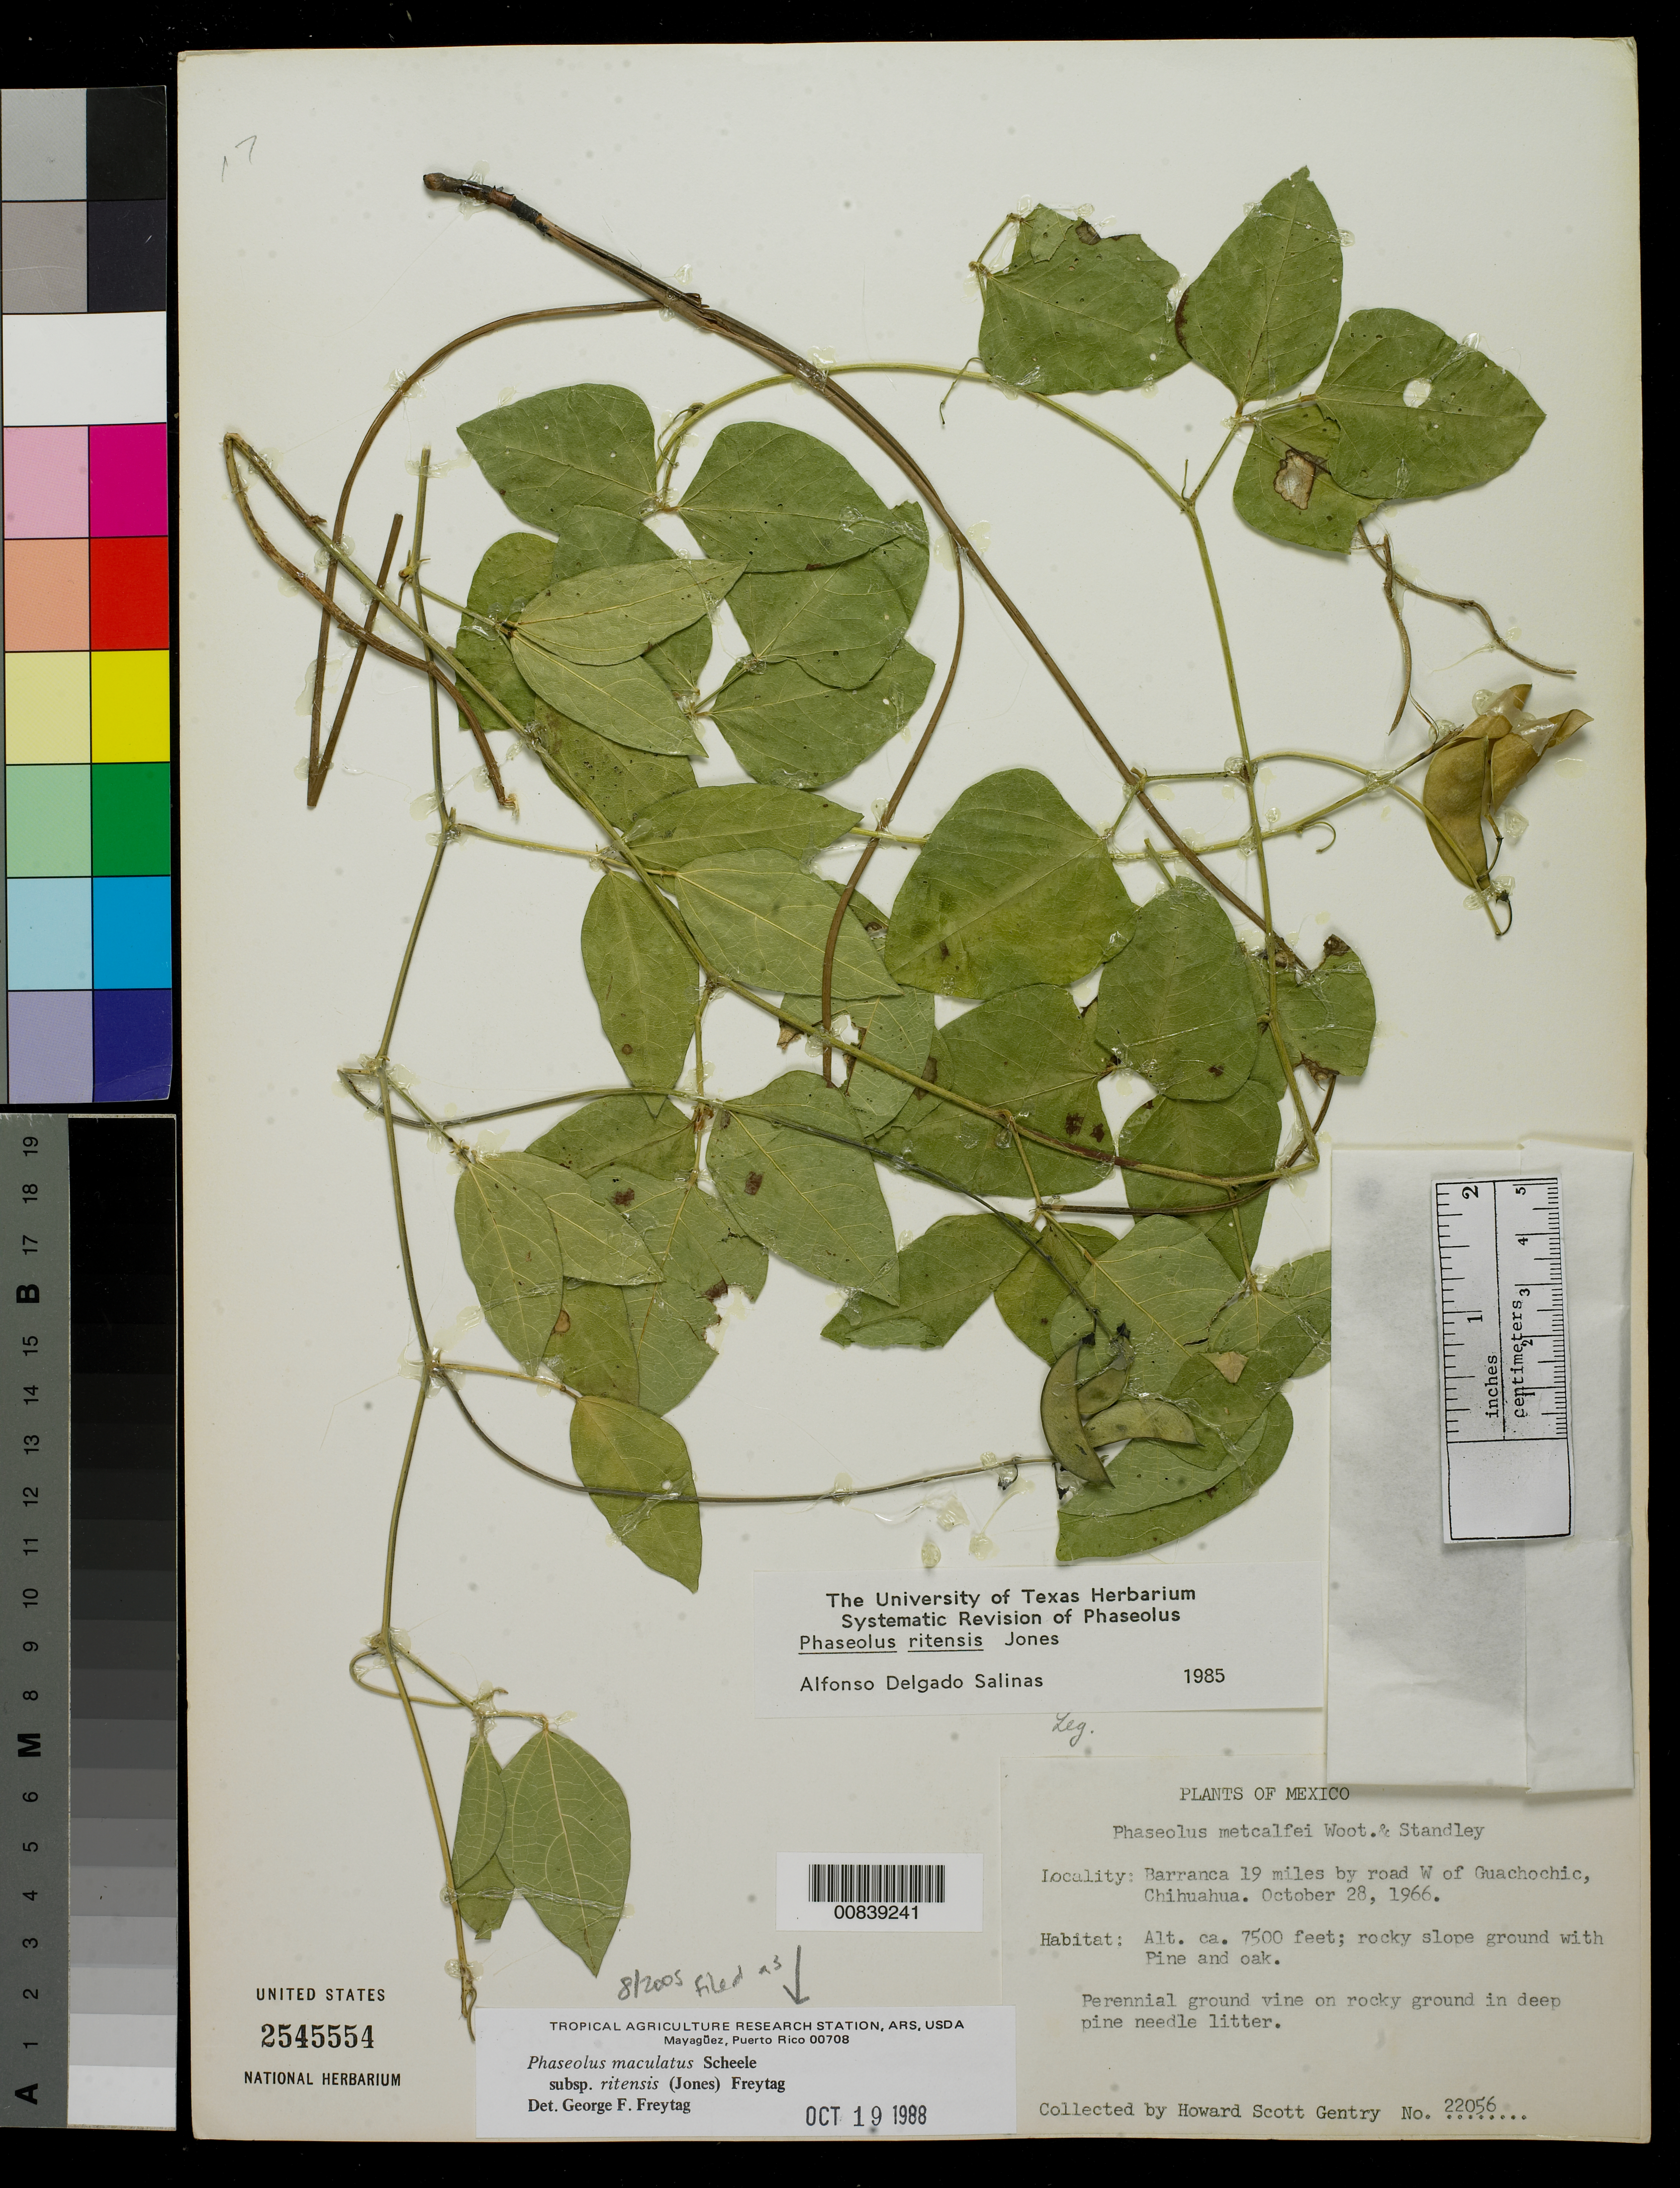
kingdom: Plantae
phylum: Tracheophyta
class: Magnoliopsida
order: Fabales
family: Fabaceae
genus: Phaseolus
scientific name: Phaseolus maculatus subsp. ritensis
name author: (M.E. Jones) Freytag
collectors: H. S. Gentry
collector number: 22056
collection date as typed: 28 Oct 1966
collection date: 1966-10-28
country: Mexico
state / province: Chihuahua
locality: Barranca 19 miles by road W of Guachochic, Chihuahua.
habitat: Rocky slope ground with Pine and Oak. On rocky ground in deep pine needle litter.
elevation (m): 2286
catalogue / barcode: US 2545554